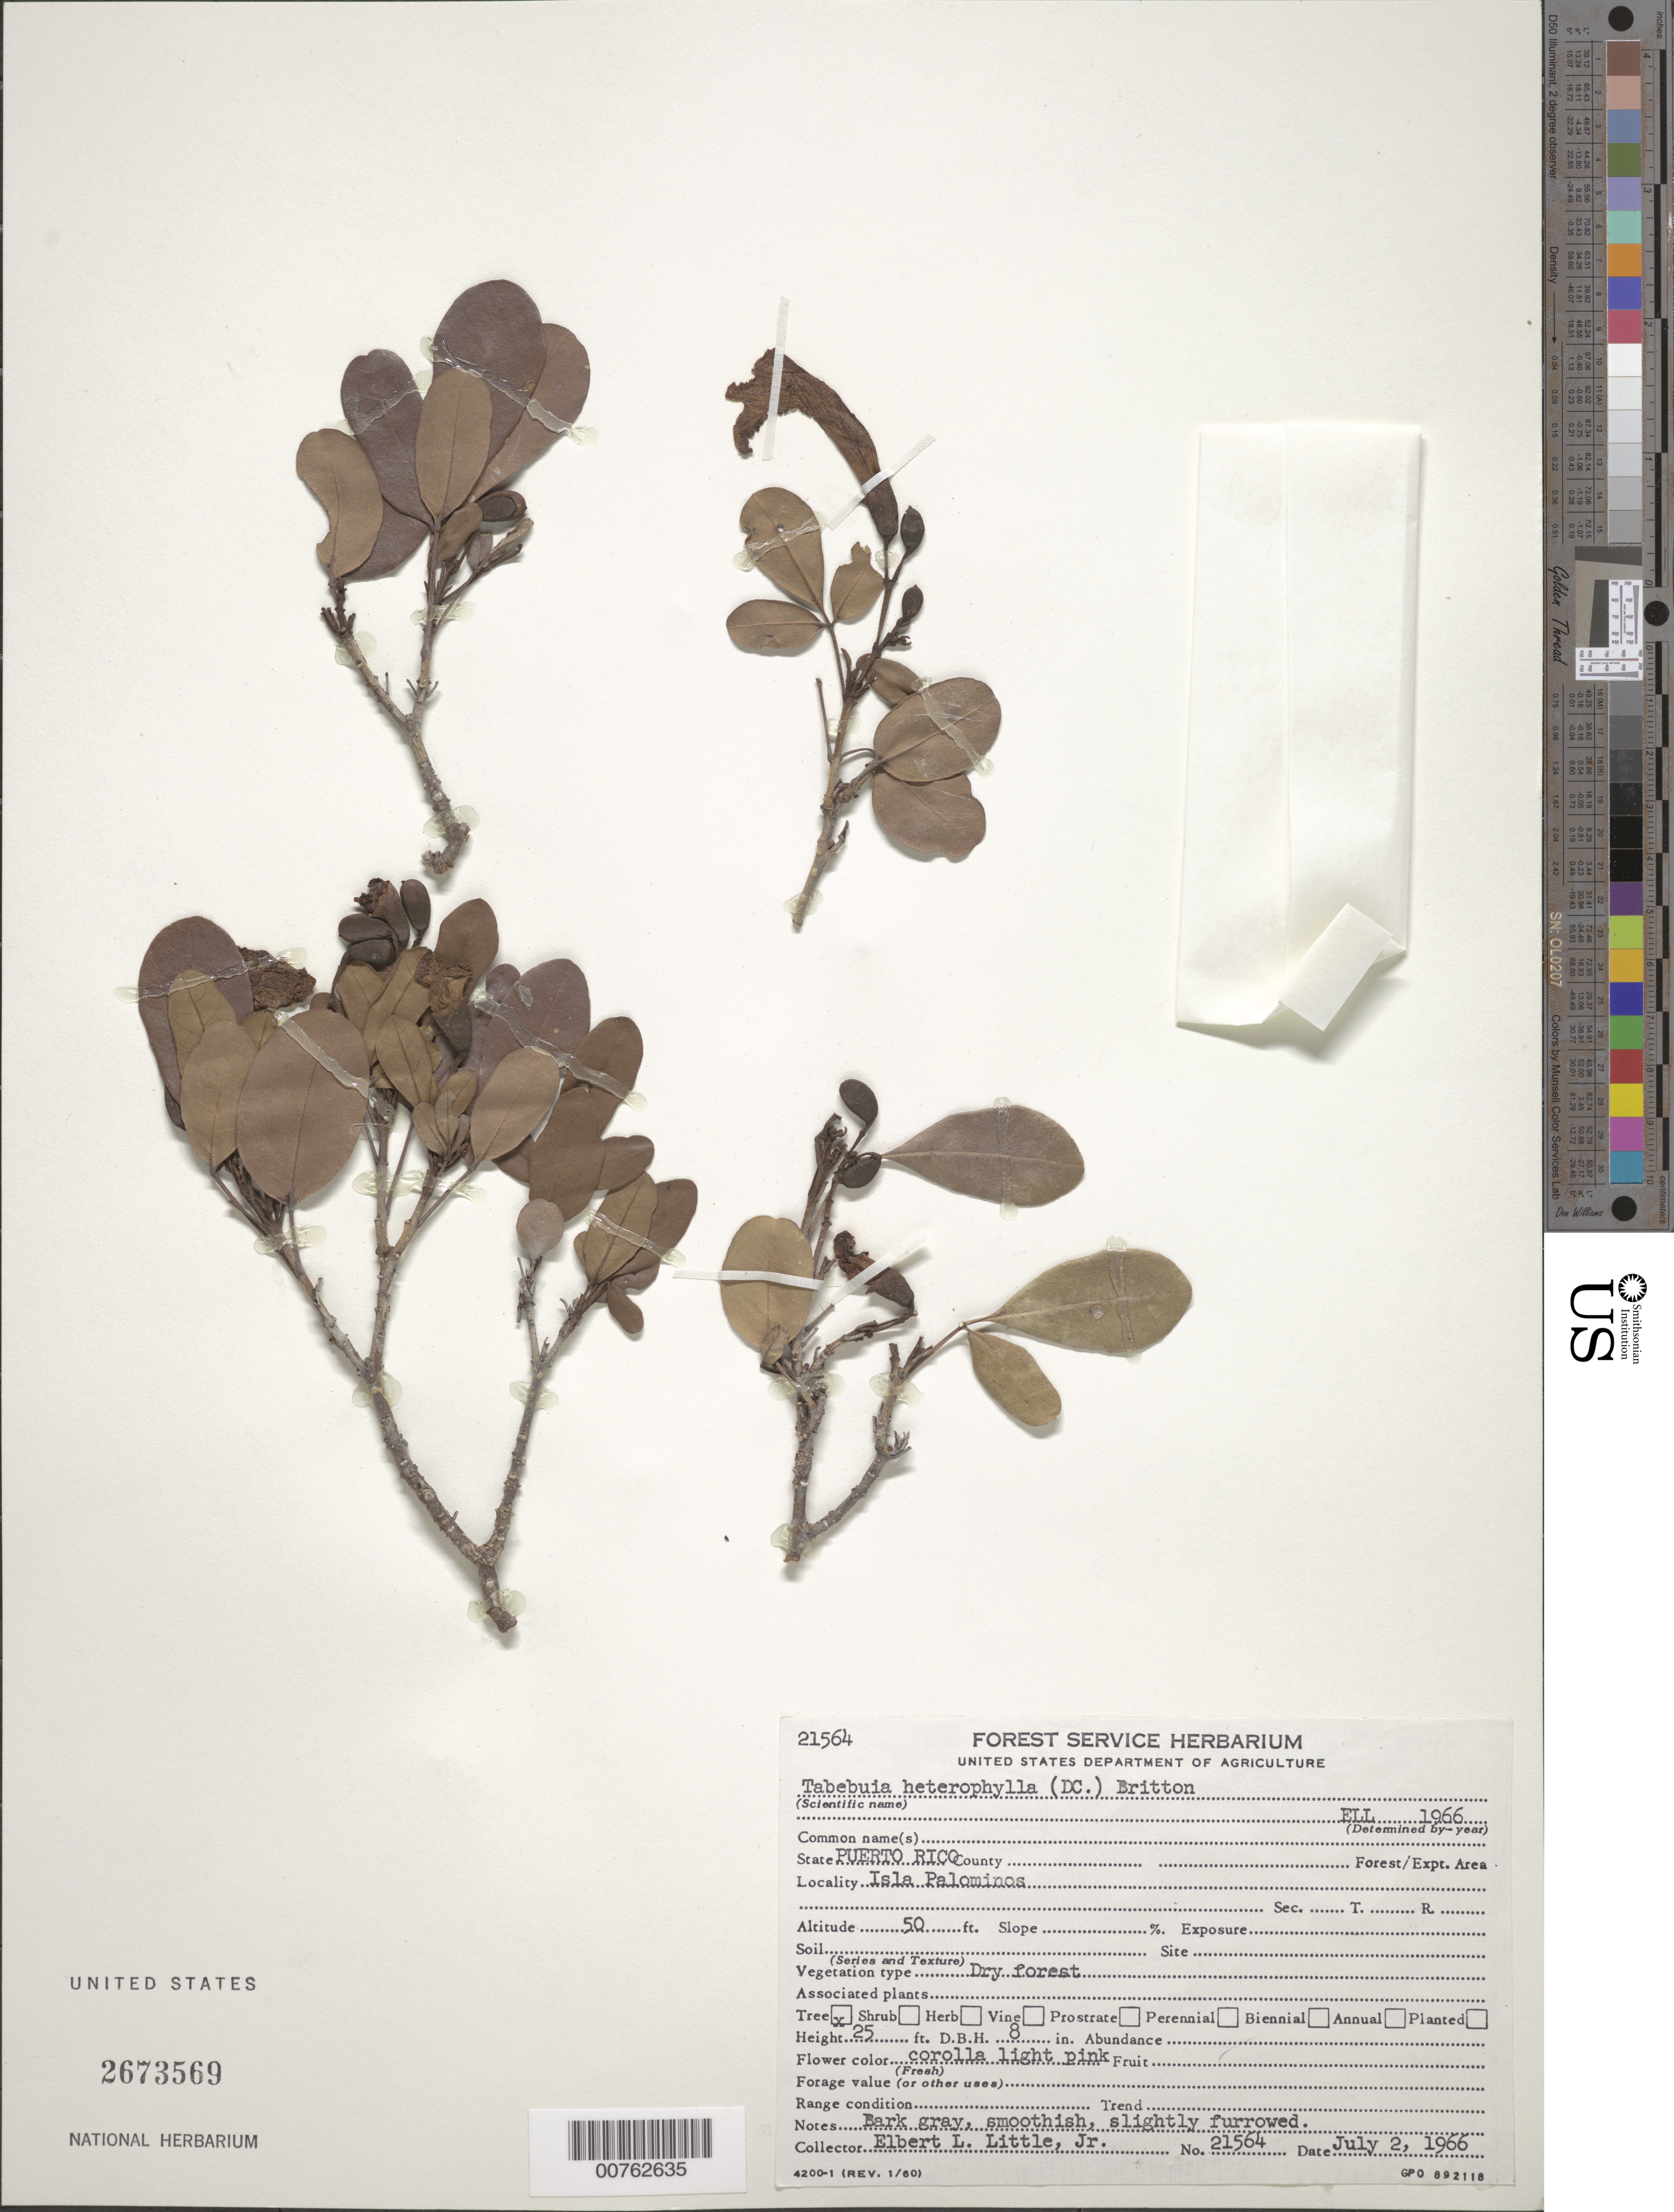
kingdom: Plantae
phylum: Tracheophyta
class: Magnoliopsida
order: Lamiales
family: Bignoniaceae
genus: Tabebuia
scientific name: Tabebuia heterophylla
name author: (DC.) Britton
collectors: E. L. Little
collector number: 21564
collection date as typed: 02 Jul 1966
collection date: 1966-07-02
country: Puerto Rico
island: Palominos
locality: Isla Palominos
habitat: Dry forest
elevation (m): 15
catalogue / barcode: US 2673569